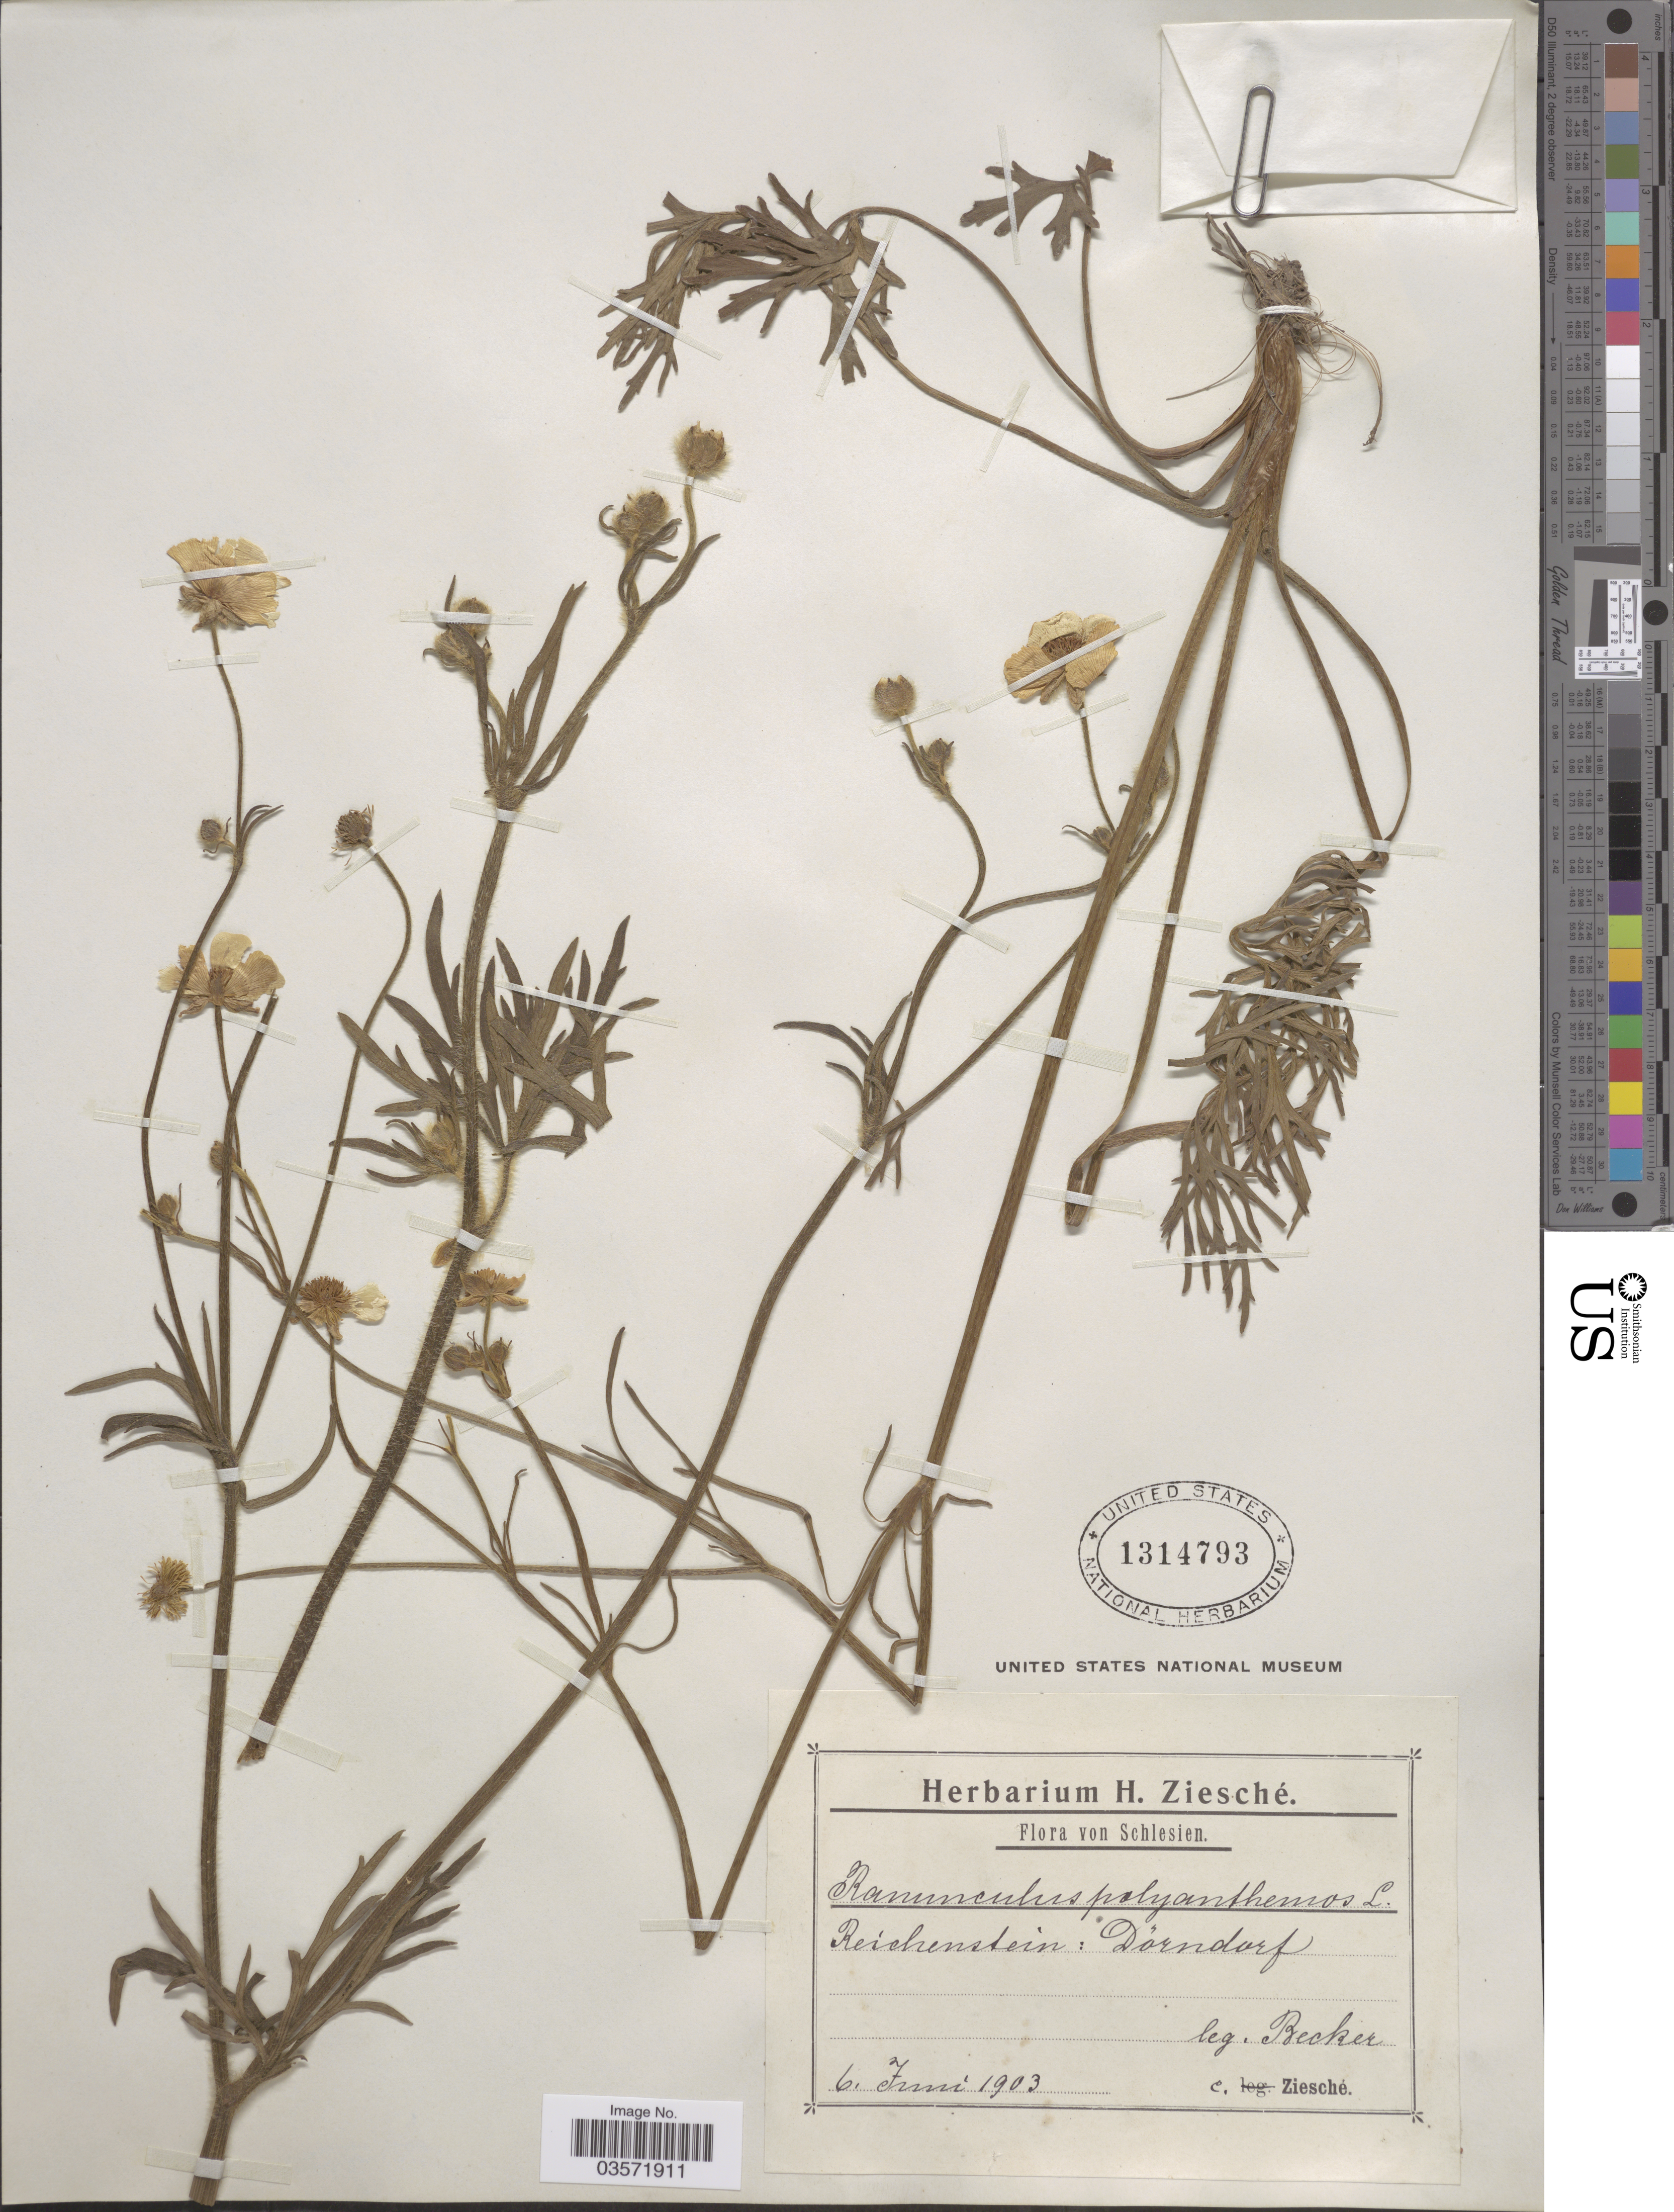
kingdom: Plantae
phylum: Tracheophyta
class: Magnoliopsida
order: Ranunculales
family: Ranunculaceae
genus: Ranunculus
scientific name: Ranunculus polyanthemos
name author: L.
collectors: -. Becker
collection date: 1903-06-06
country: Poland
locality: Schlesien. Reichenstein: Dörndorf.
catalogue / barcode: US 1314793